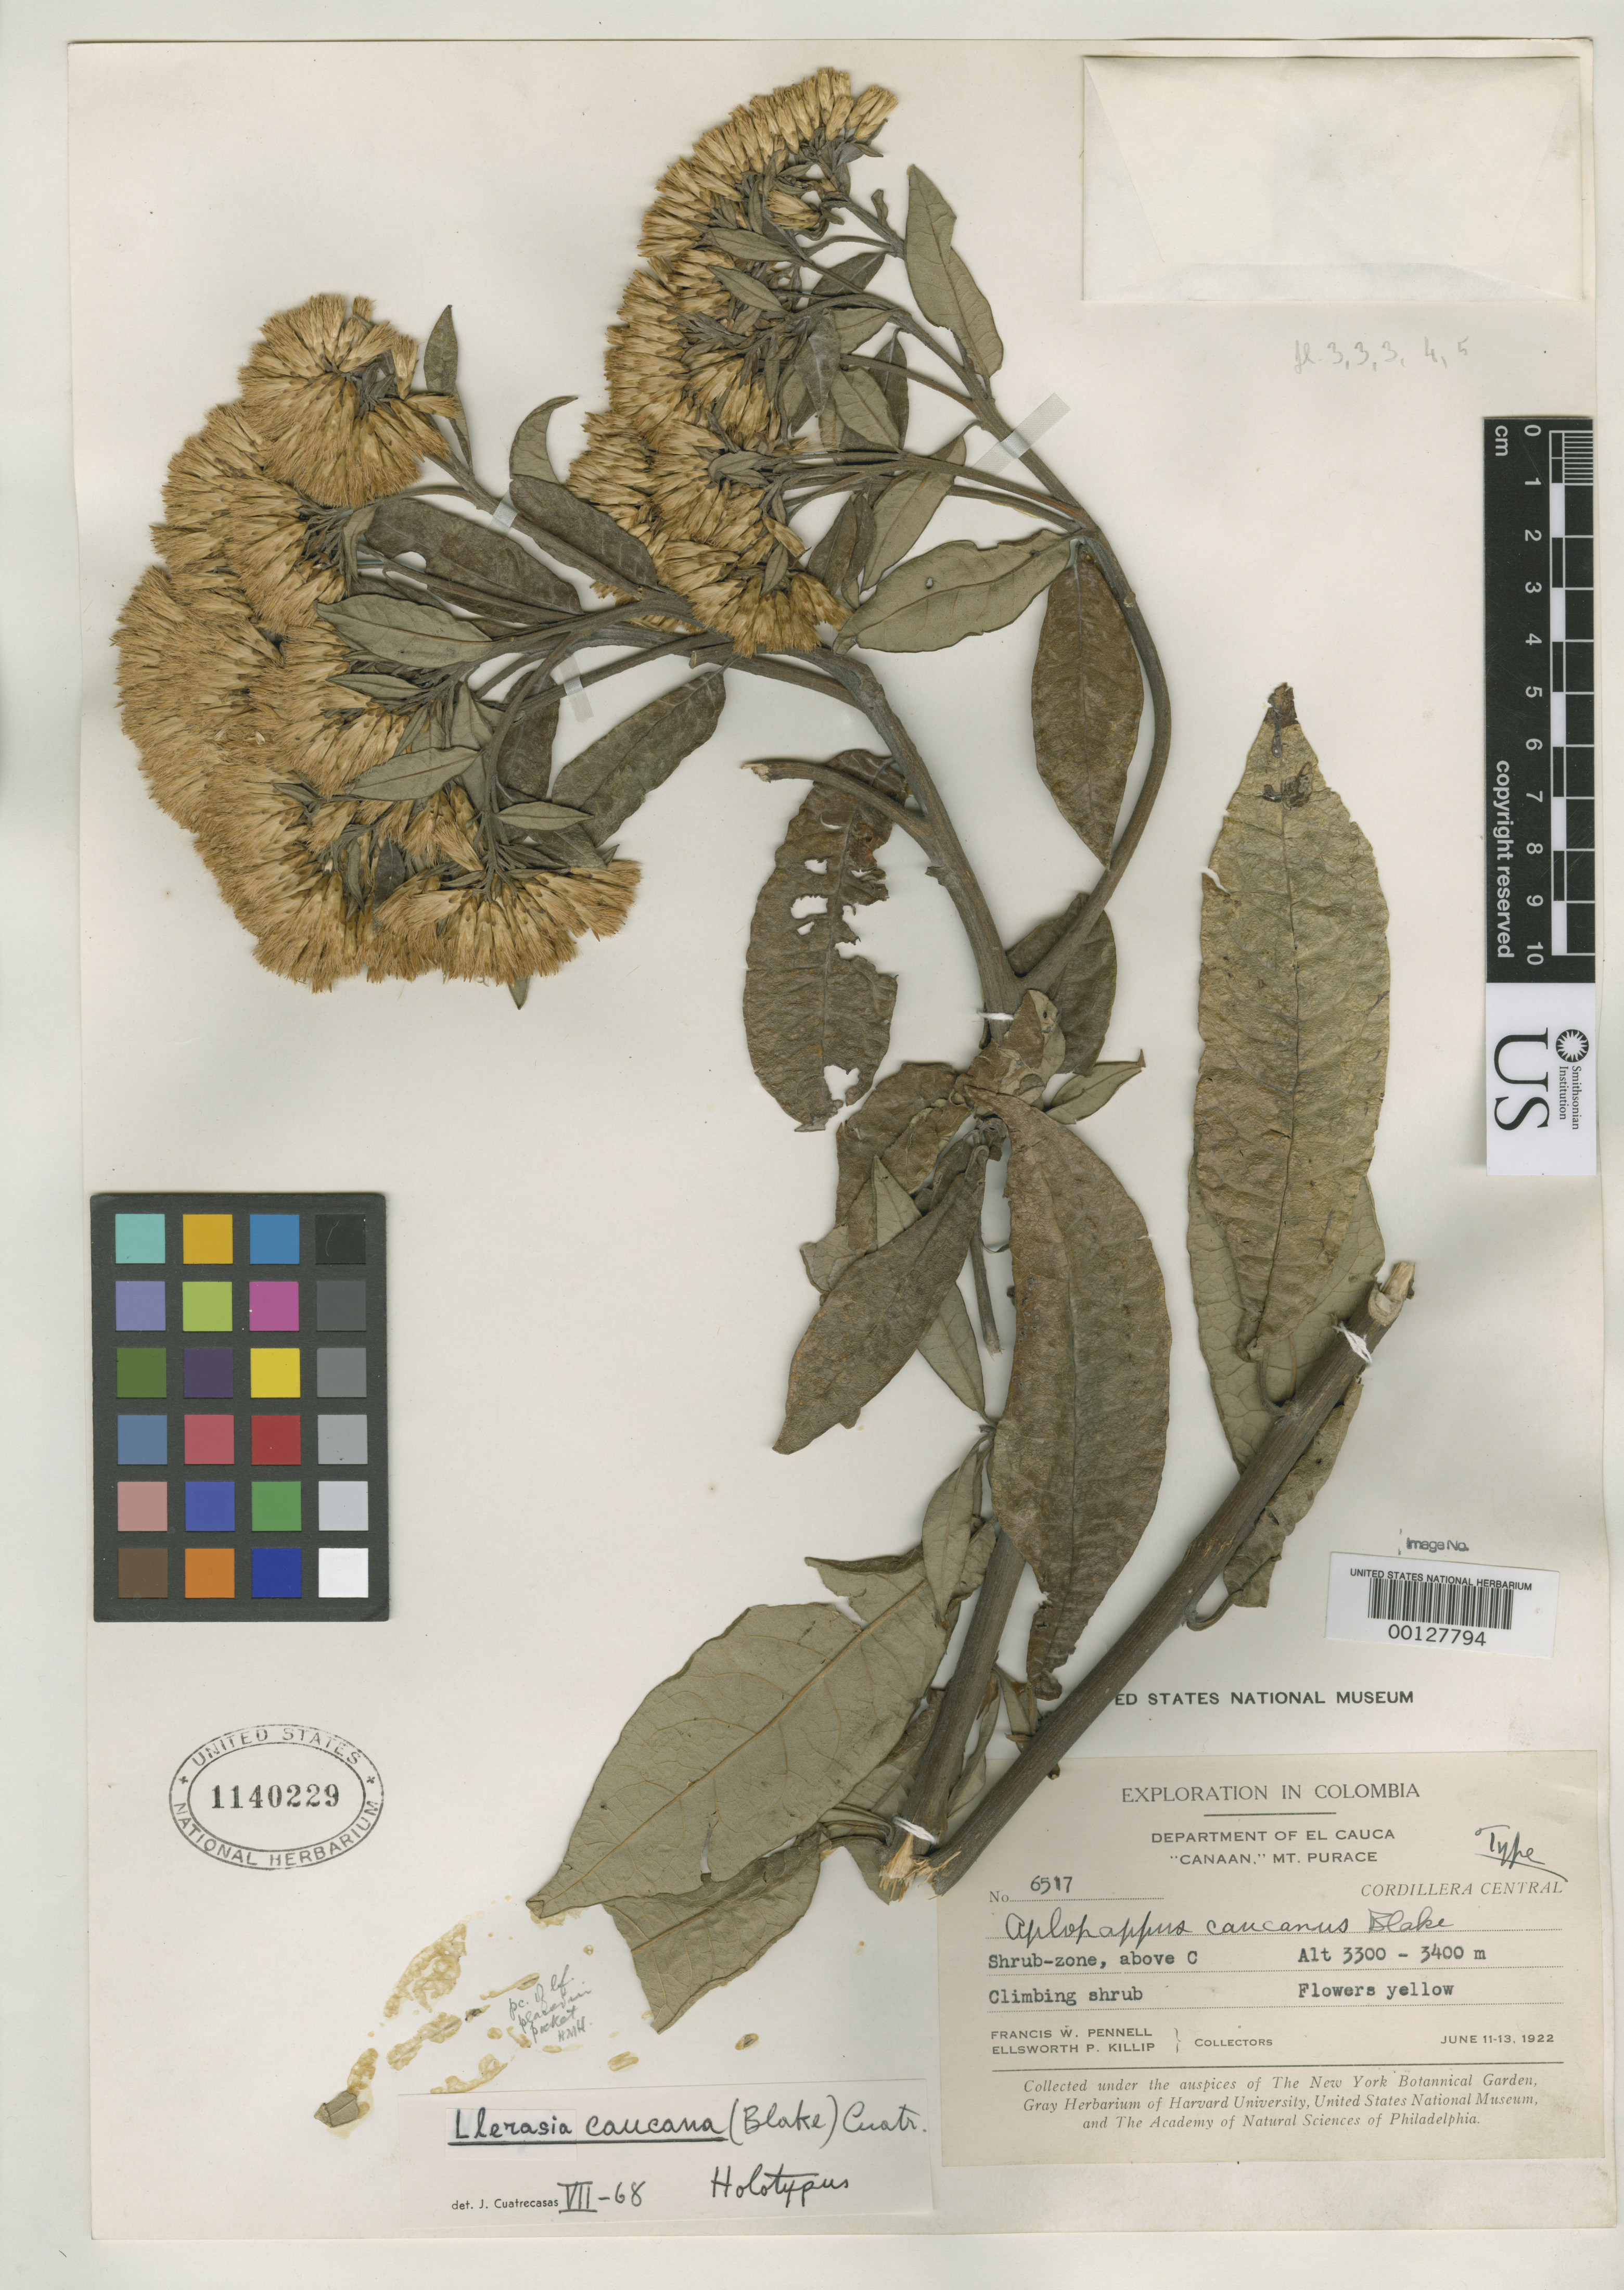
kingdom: Plantae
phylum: Tracheophyta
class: Magnoliopsida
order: Asterales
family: Asteraceae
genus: Haplopappus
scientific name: Haplopappus caucanus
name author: S.F. Blake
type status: Holotype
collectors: F. W. Pennell & E. P. Killip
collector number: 6517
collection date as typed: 11 Jun 1922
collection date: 1922-06-11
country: Colombia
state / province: Cauca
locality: Mt. Purace.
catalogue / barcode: US 1140229